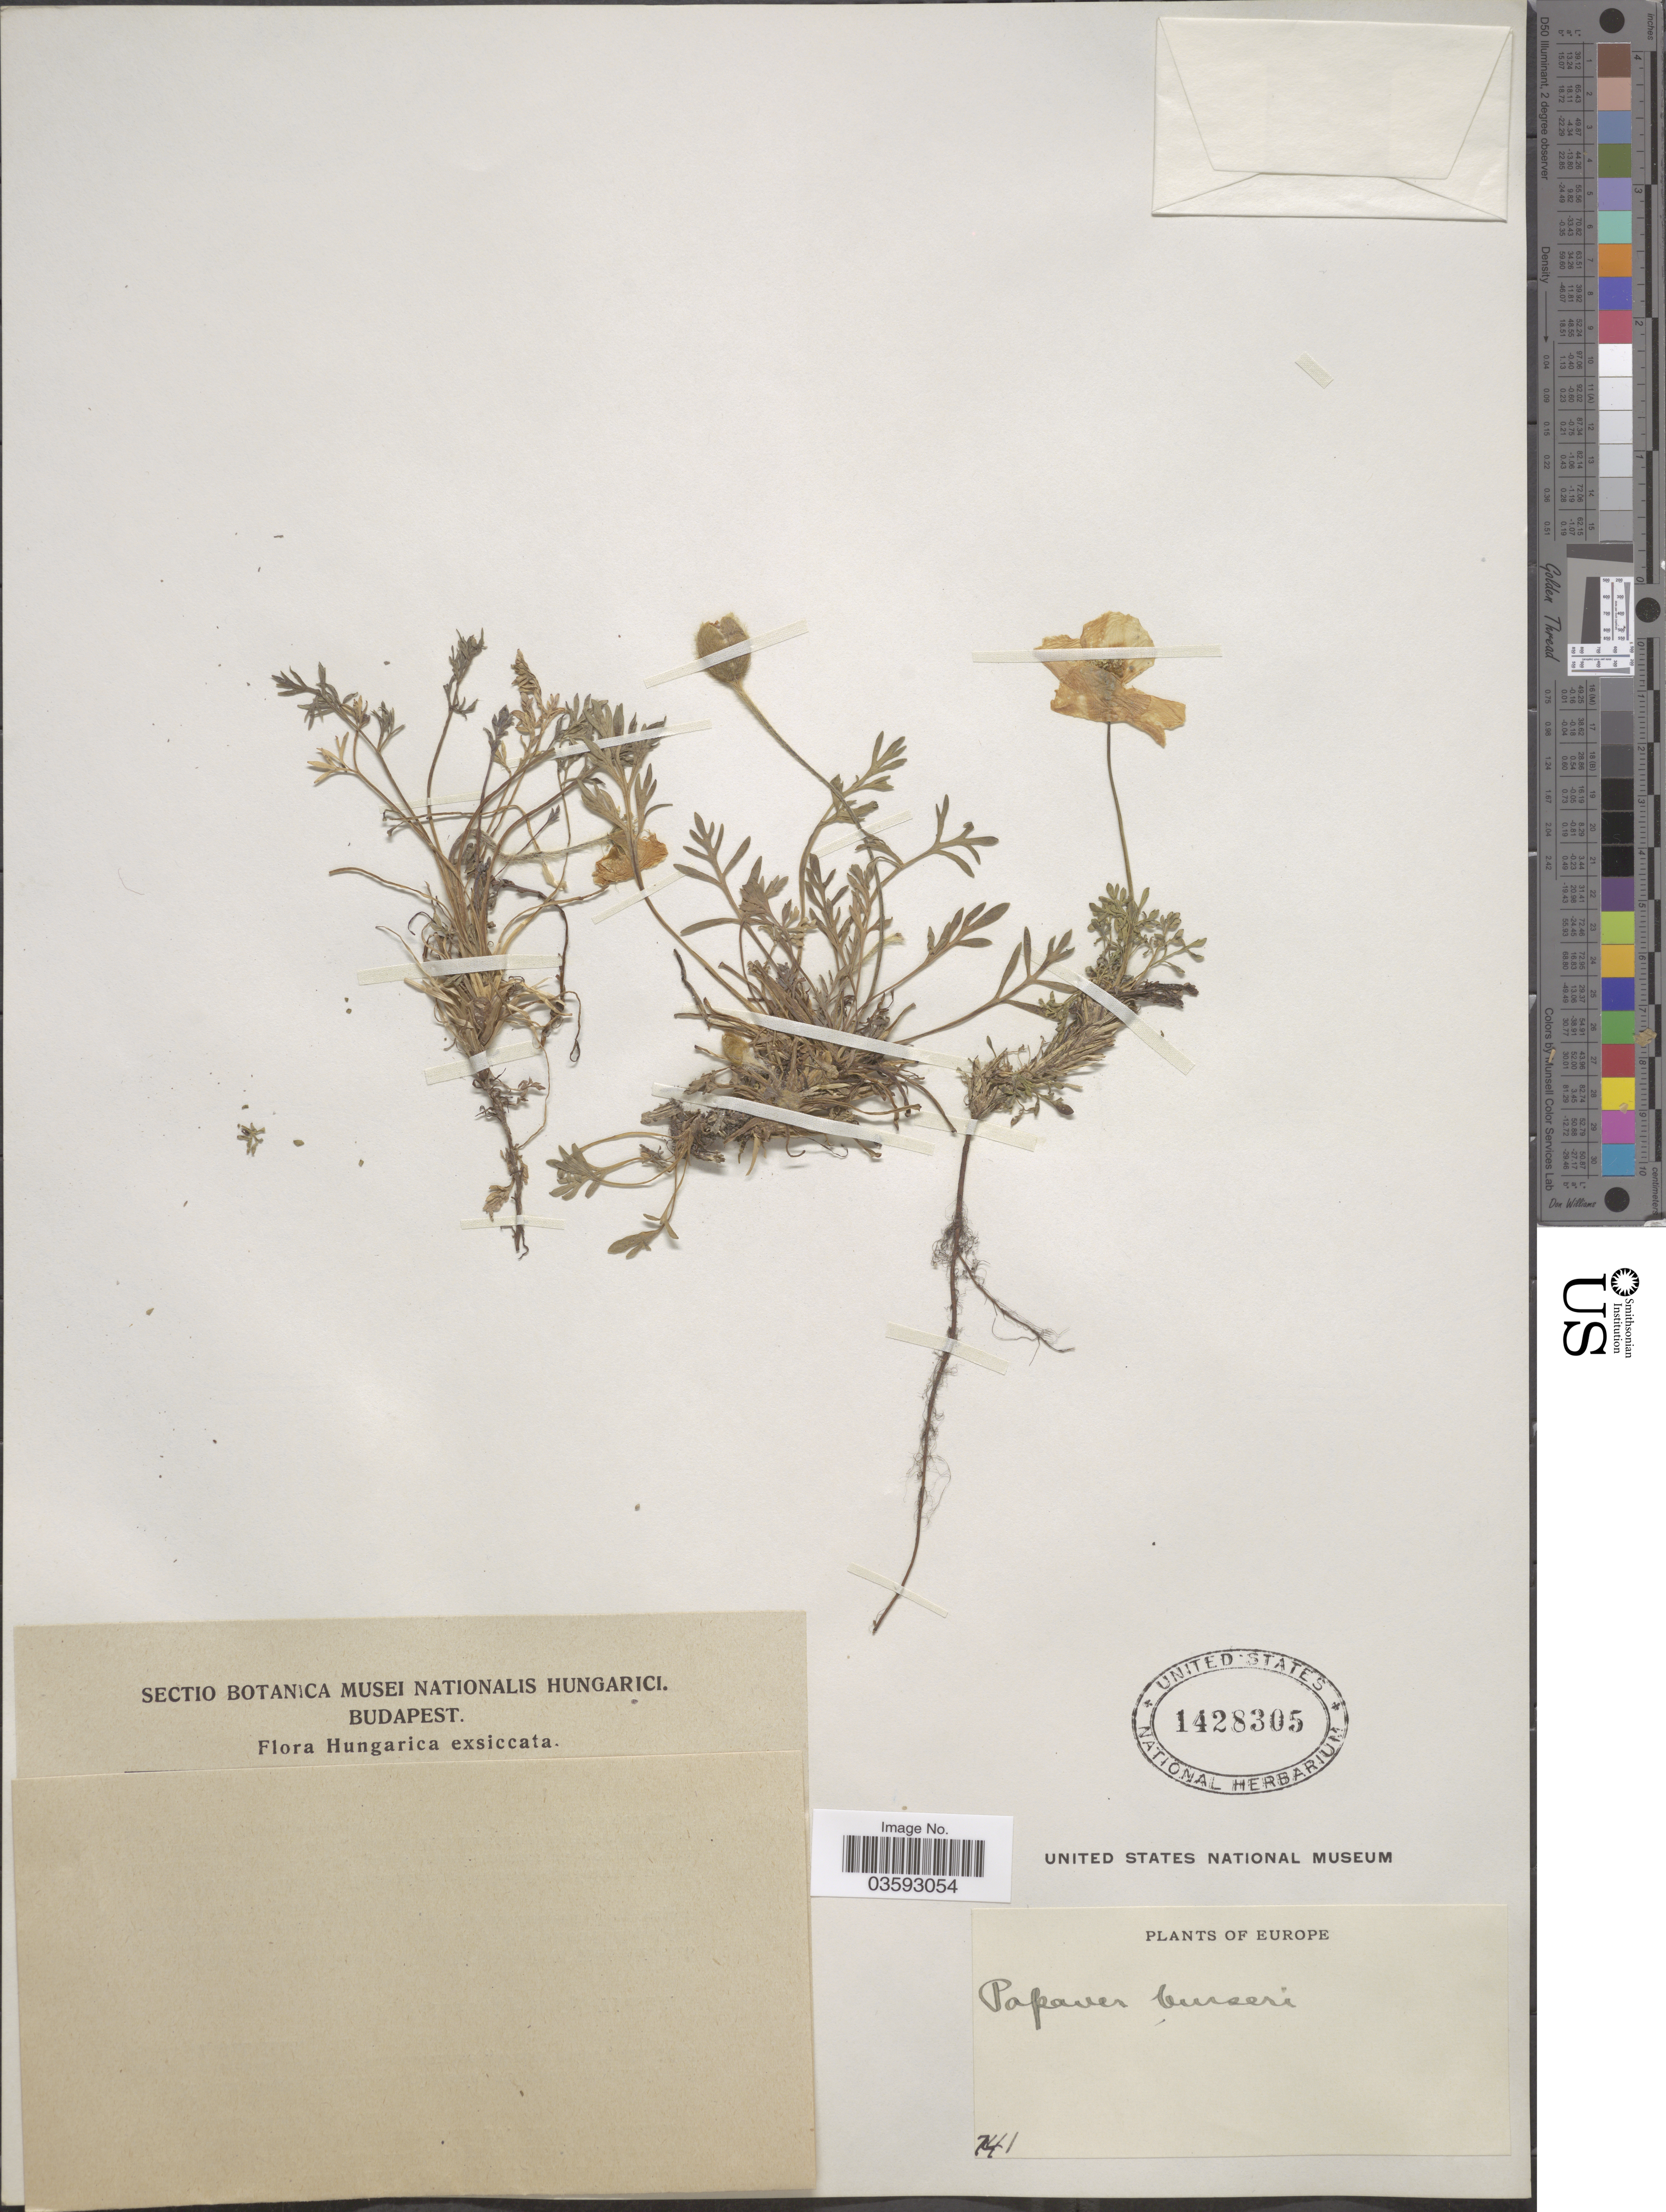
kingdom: Plantae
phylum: Tracheophyta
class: Magnoliopsida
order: Ranunculales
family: Papaveraceae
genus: Papaver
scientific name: Papaver burseri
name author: Crantz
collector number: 741*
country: Hungary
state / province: Budapest, Capital District of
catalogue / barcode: US 1428305